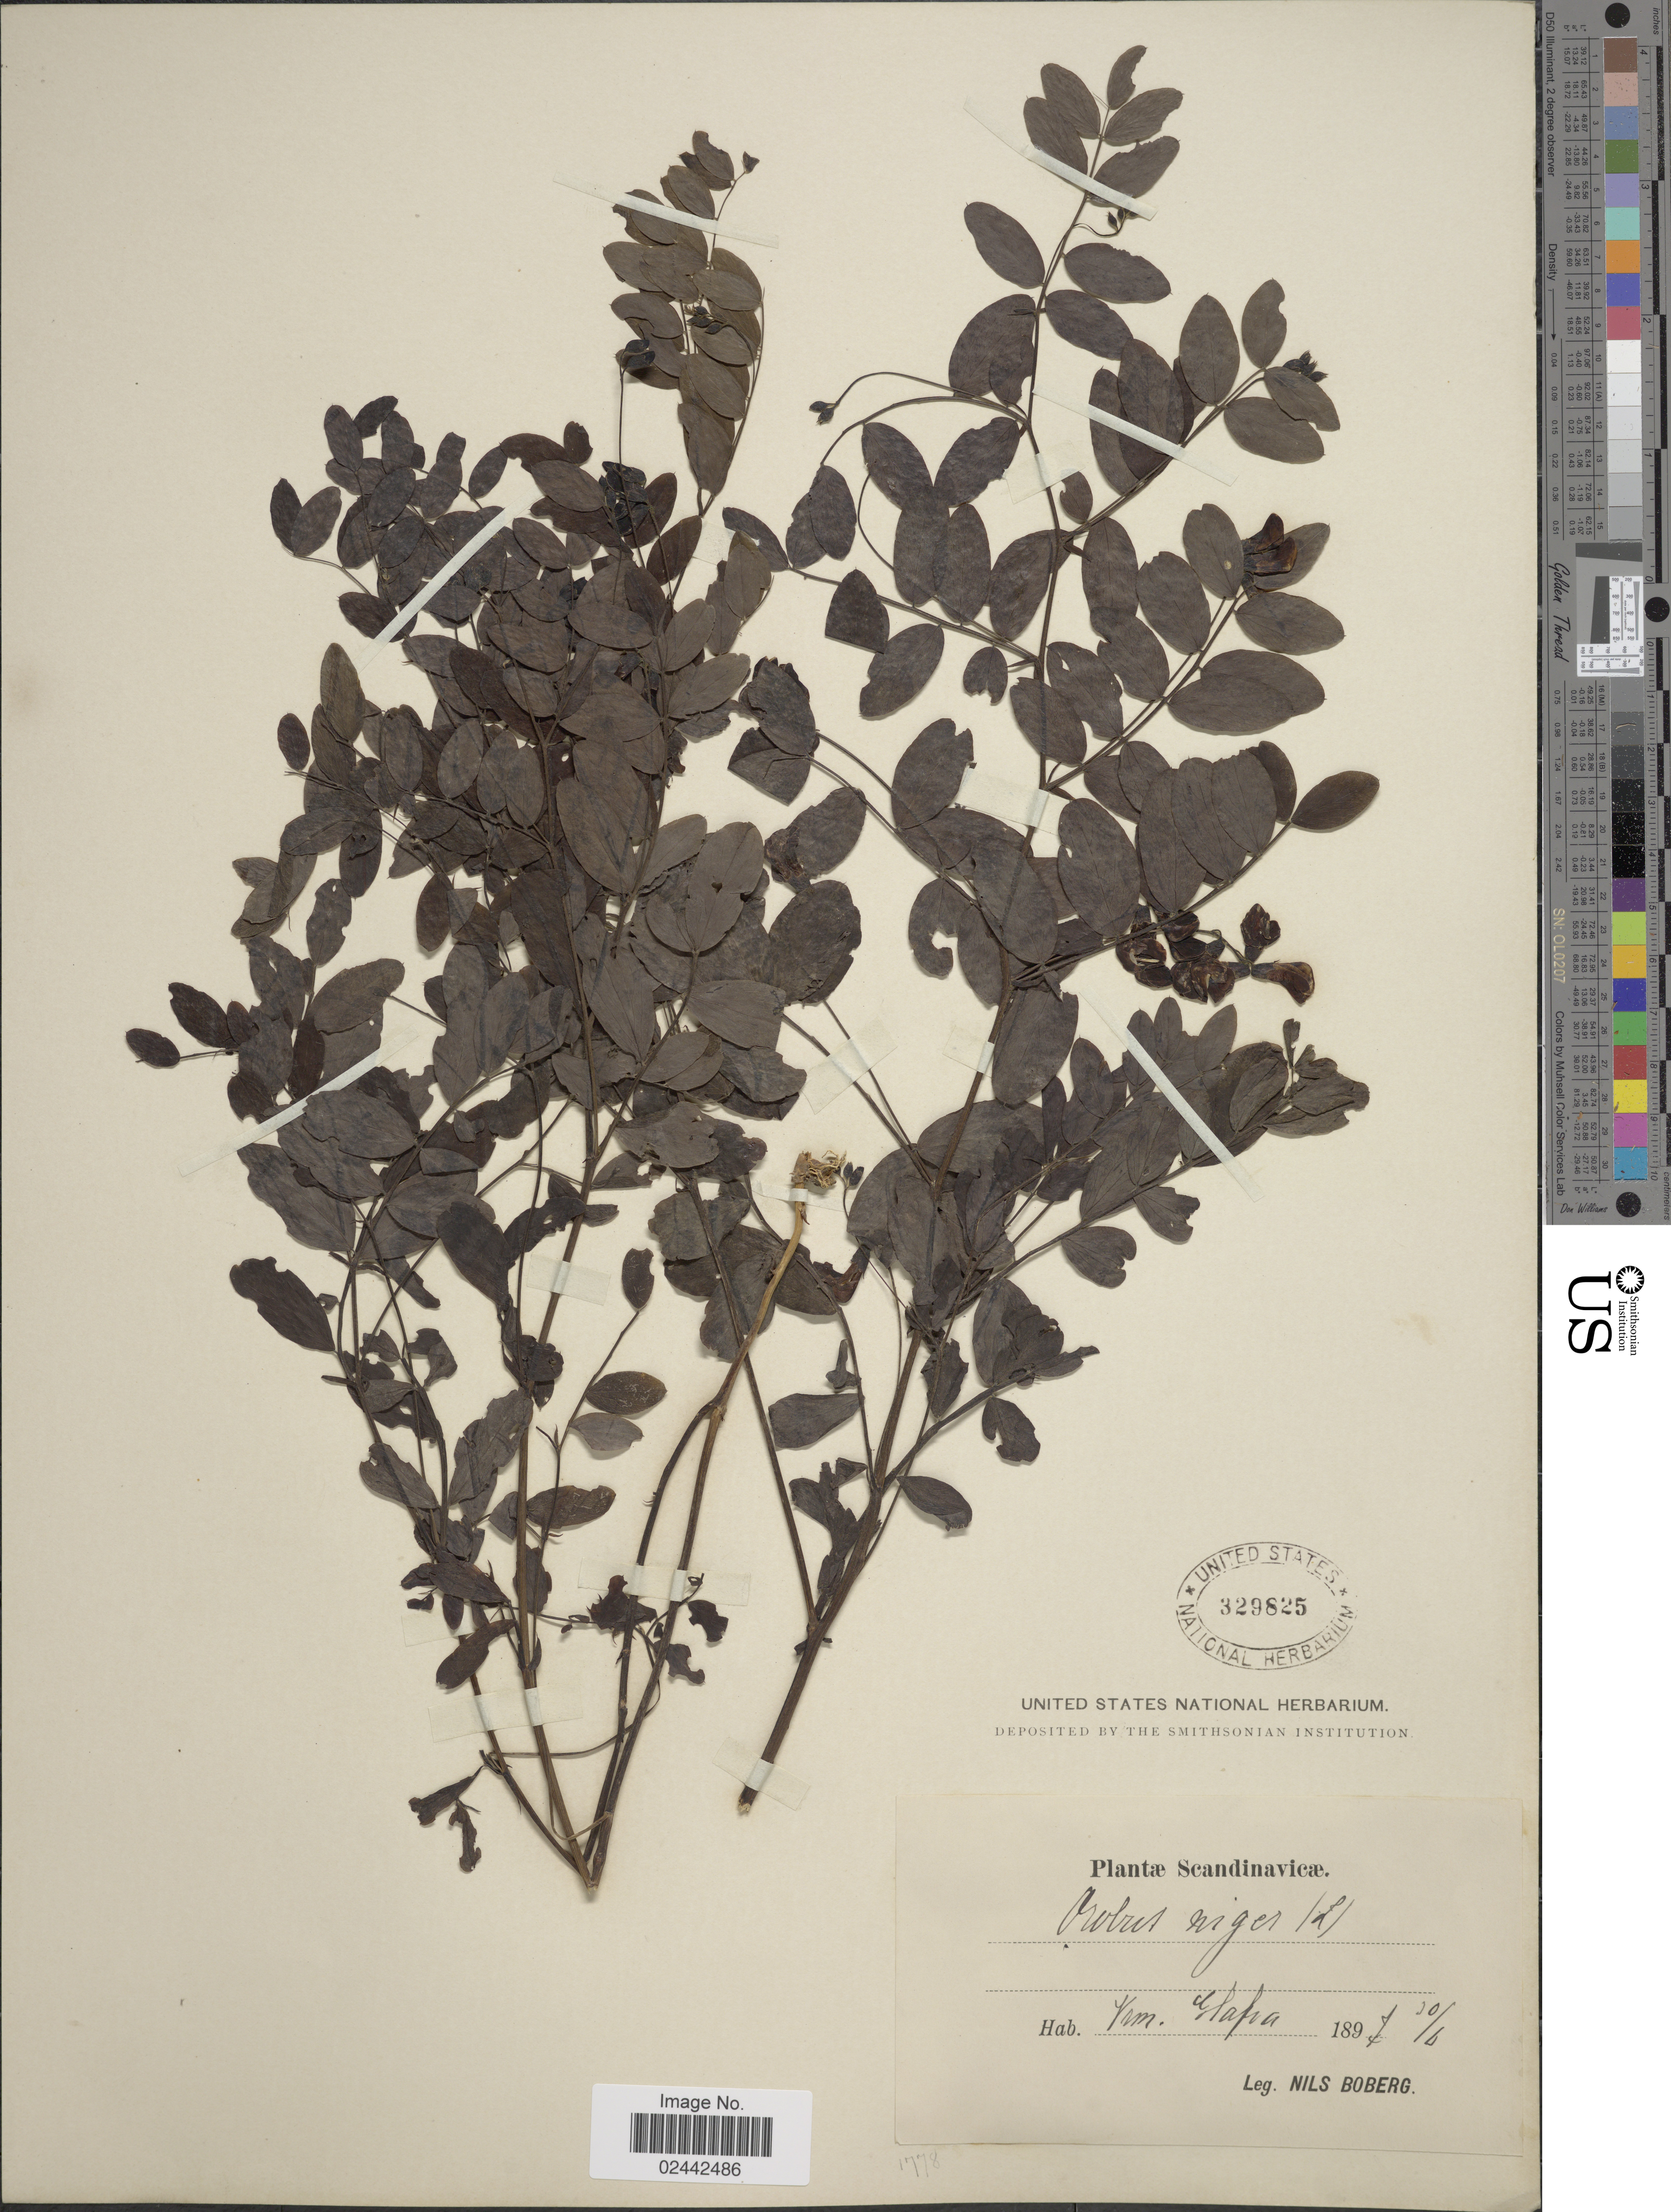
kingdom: Plantae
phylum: Tracheophyta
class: Magnoliopsida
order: Fabales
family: Fabaceae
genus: Lathyrus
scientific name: Lathyrus niger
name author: (L.) Bernh.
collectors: N. Boberg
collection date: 1897-06-30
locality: Scandinavicae Vrm, Glafra [interpreted]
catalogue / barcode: US 329825